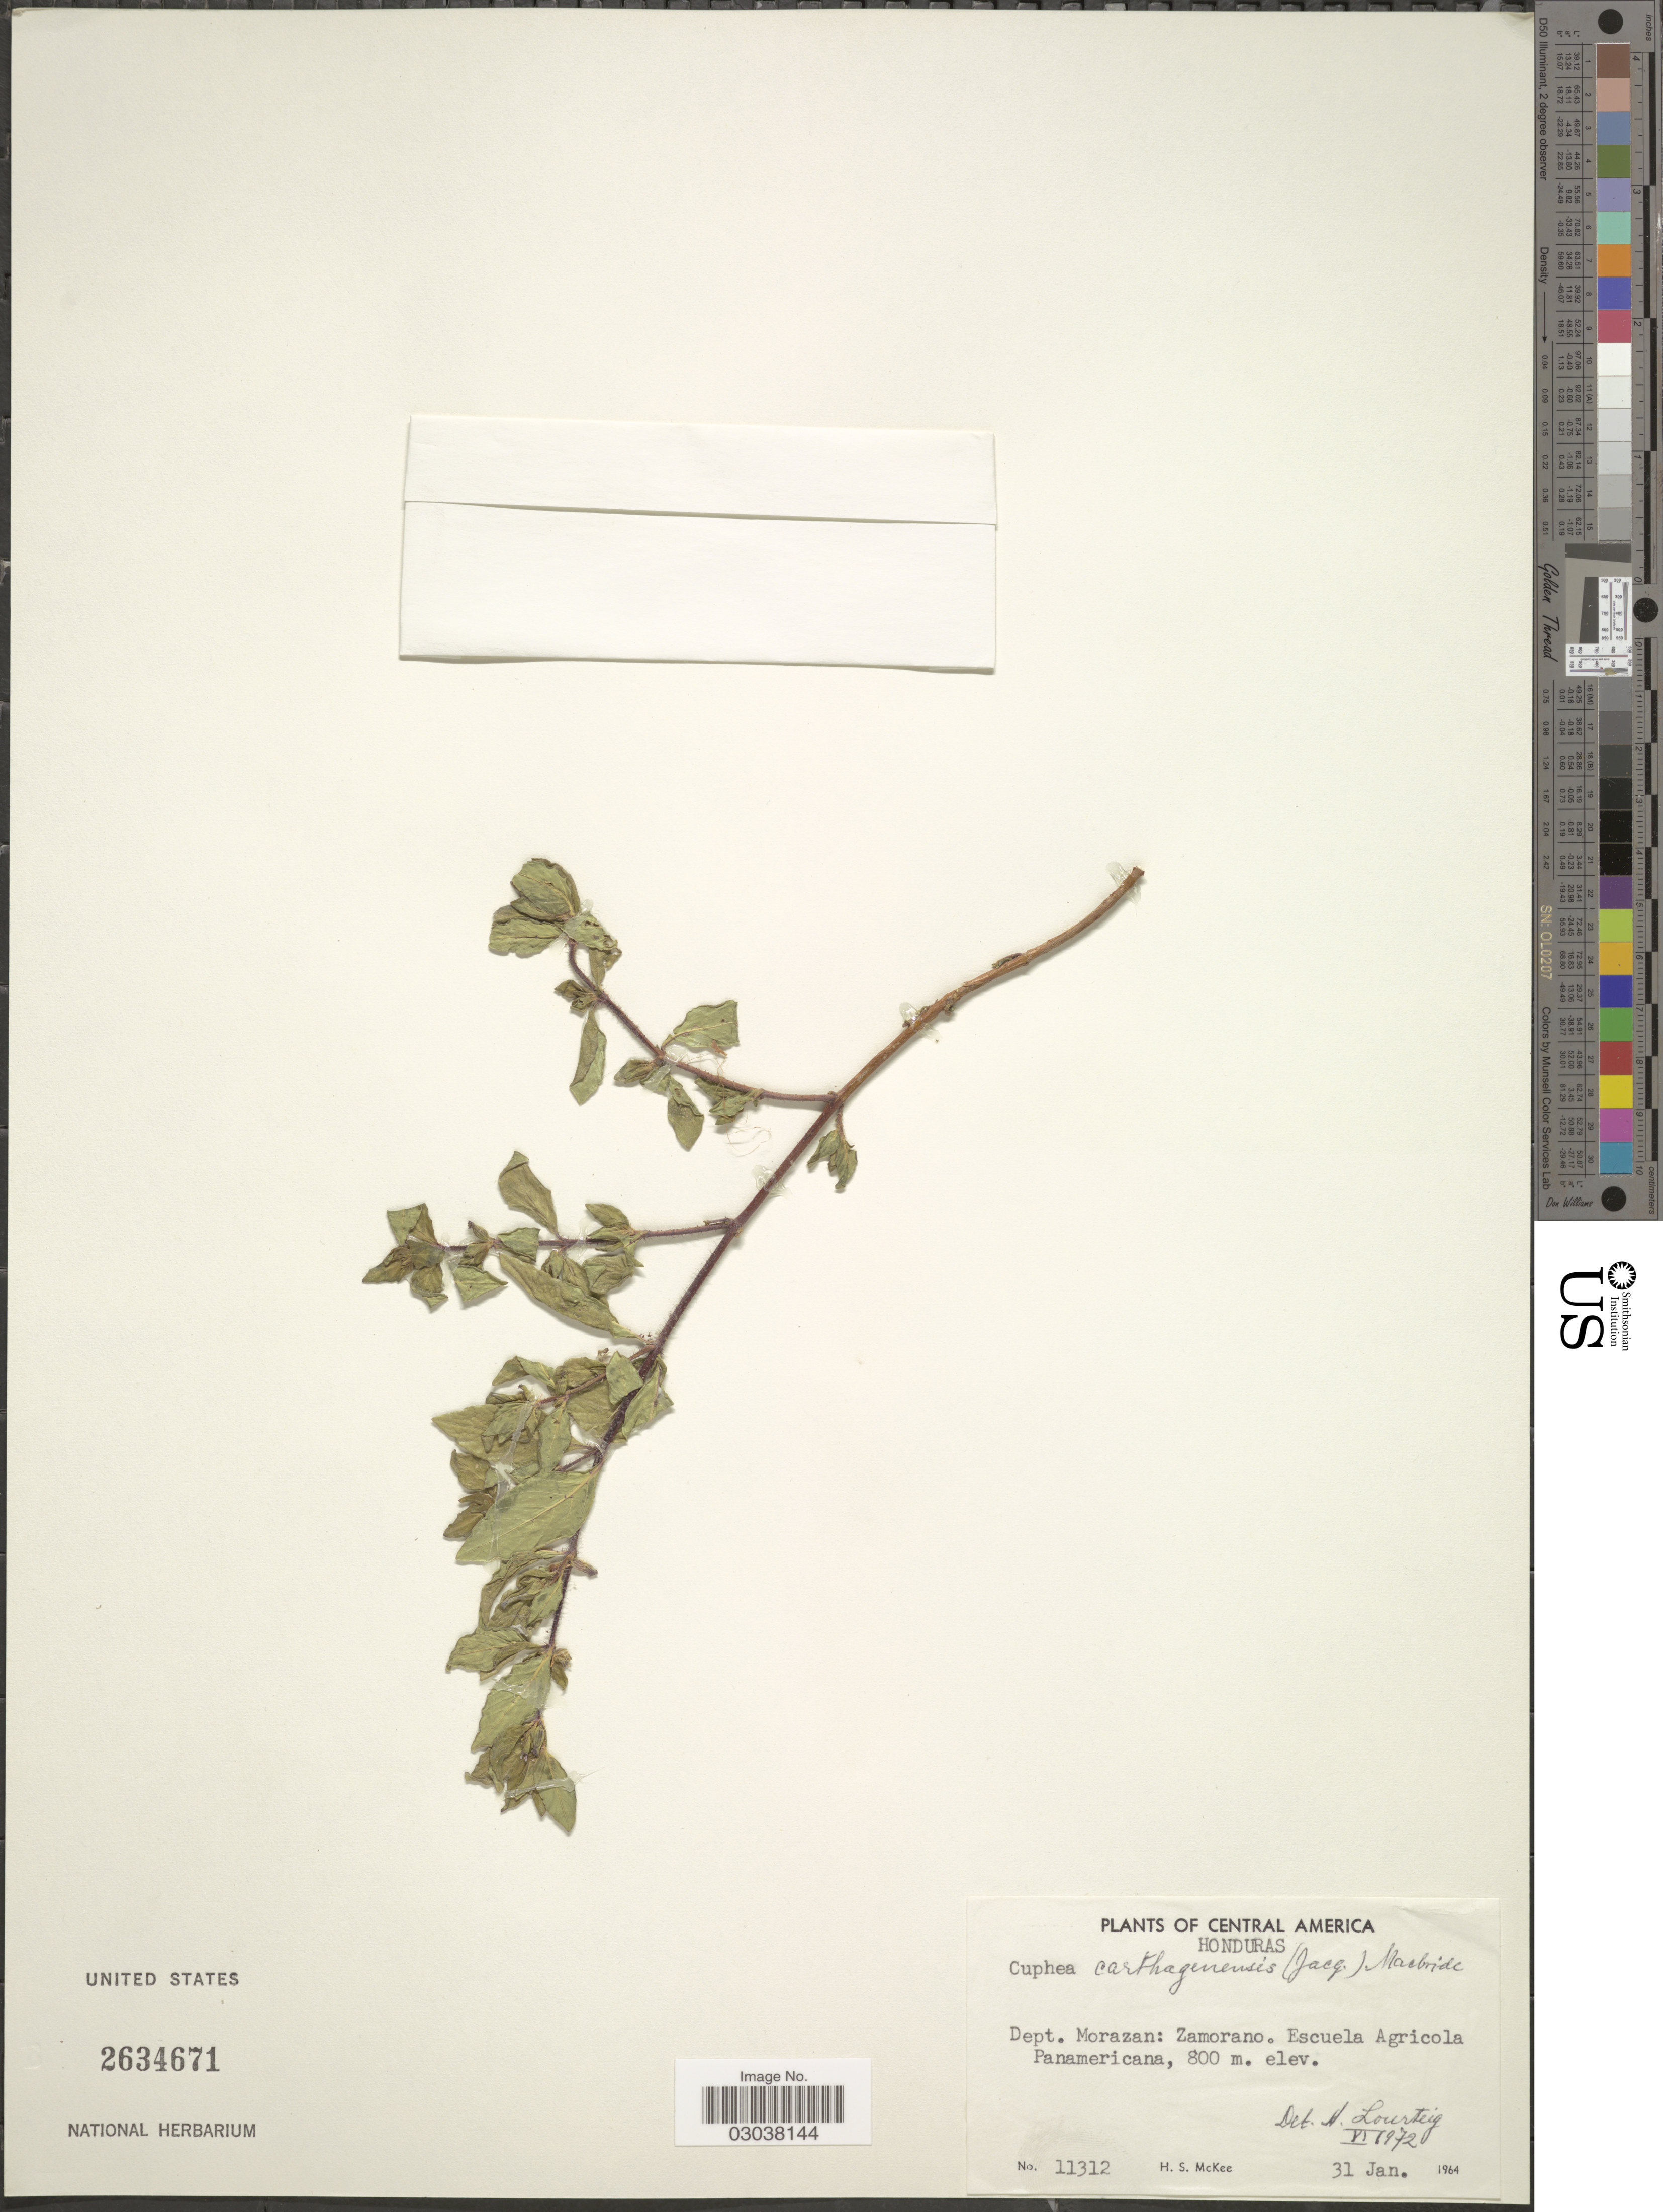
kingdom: Plantae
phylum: Tracheophyta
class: Magnoliopsida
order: Myrtales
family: Lythraceae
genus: Cuphea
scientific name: Cuphea carthagenensis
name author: (Jacq.) J.F. Macbr.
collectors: H. S. McKee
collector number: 11312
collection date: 1964-01-31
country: Honduras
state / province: Fco. Morazán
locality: Dept. Morazan: Zamorano. Escuela Agricola Panamericana.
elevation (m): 800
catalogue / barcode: US 2634671